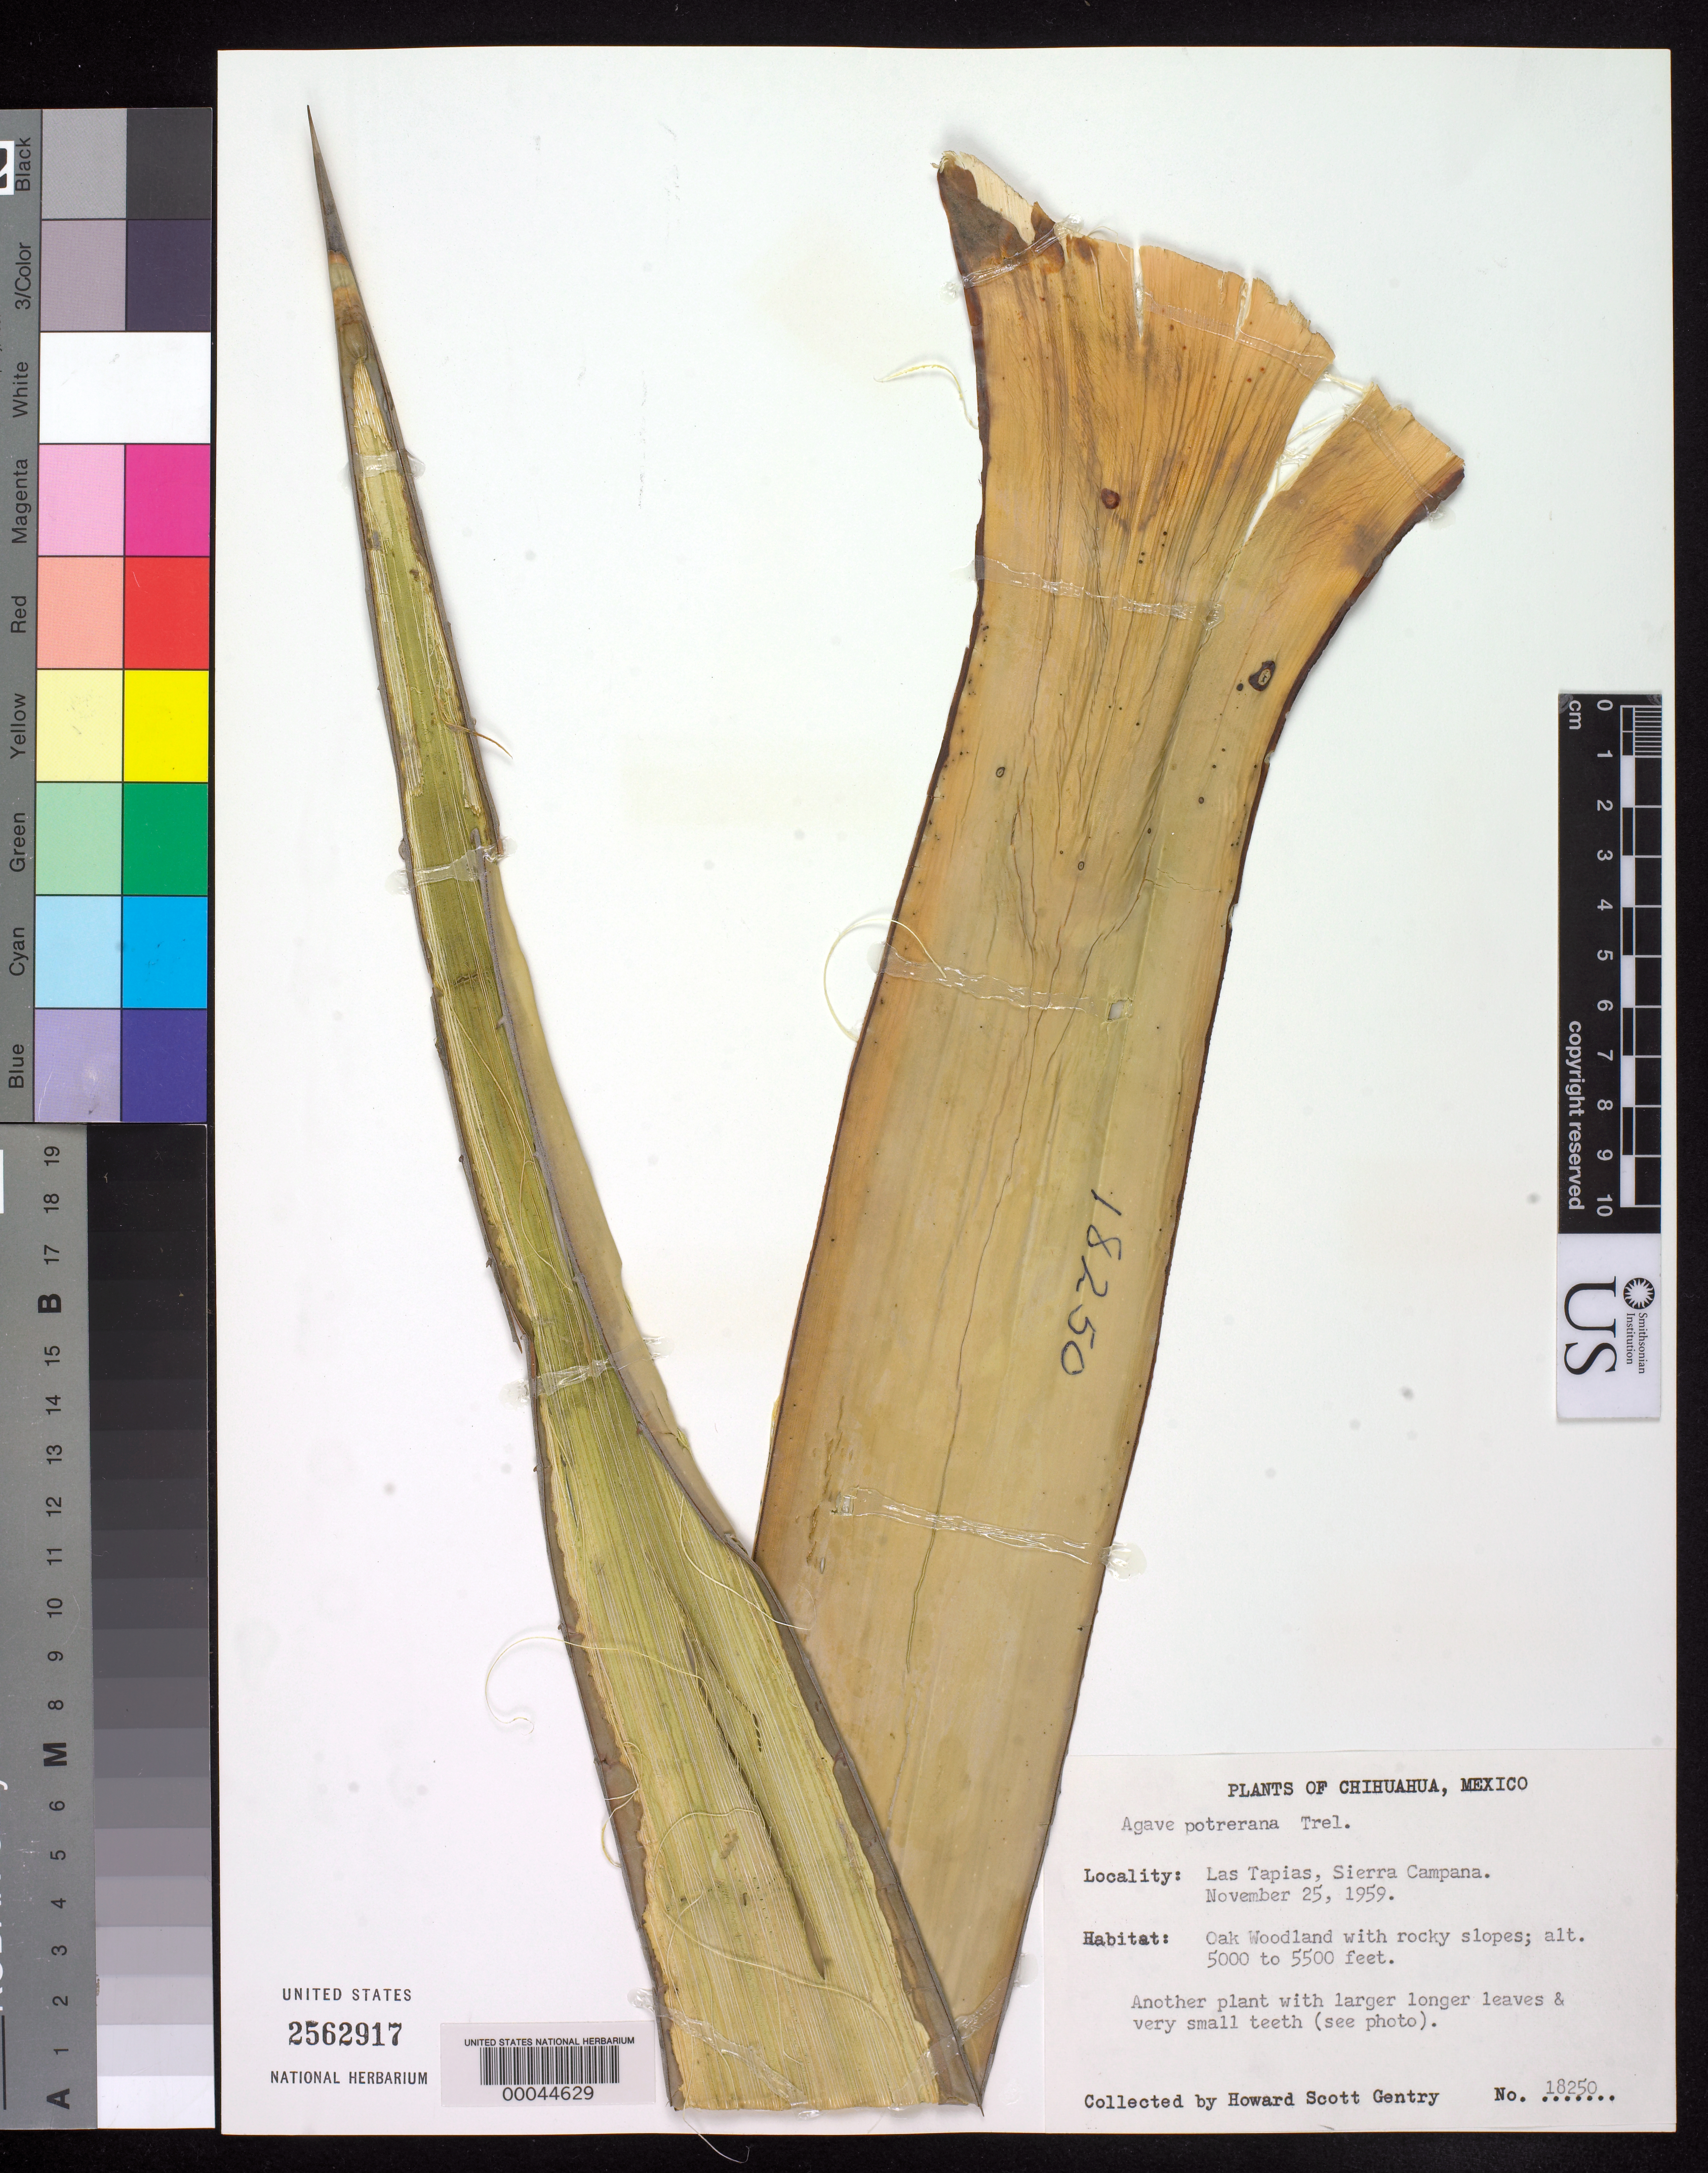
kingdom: Plantae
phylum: Tracheophyta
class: Liliopsida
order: Asparagales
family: Asparagaceae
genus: Agave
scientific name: Agave potrerana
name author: Trel. in Standl.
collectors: H. S. Gentry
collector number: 18250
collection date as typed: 25 Nov 1959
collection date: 1959-11-25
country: Mexico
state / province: Chihuahua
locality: Las Tapias, Sierra Campana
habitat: Oak woodland with rocky slopes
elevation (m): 1524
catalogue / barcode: US 2562917